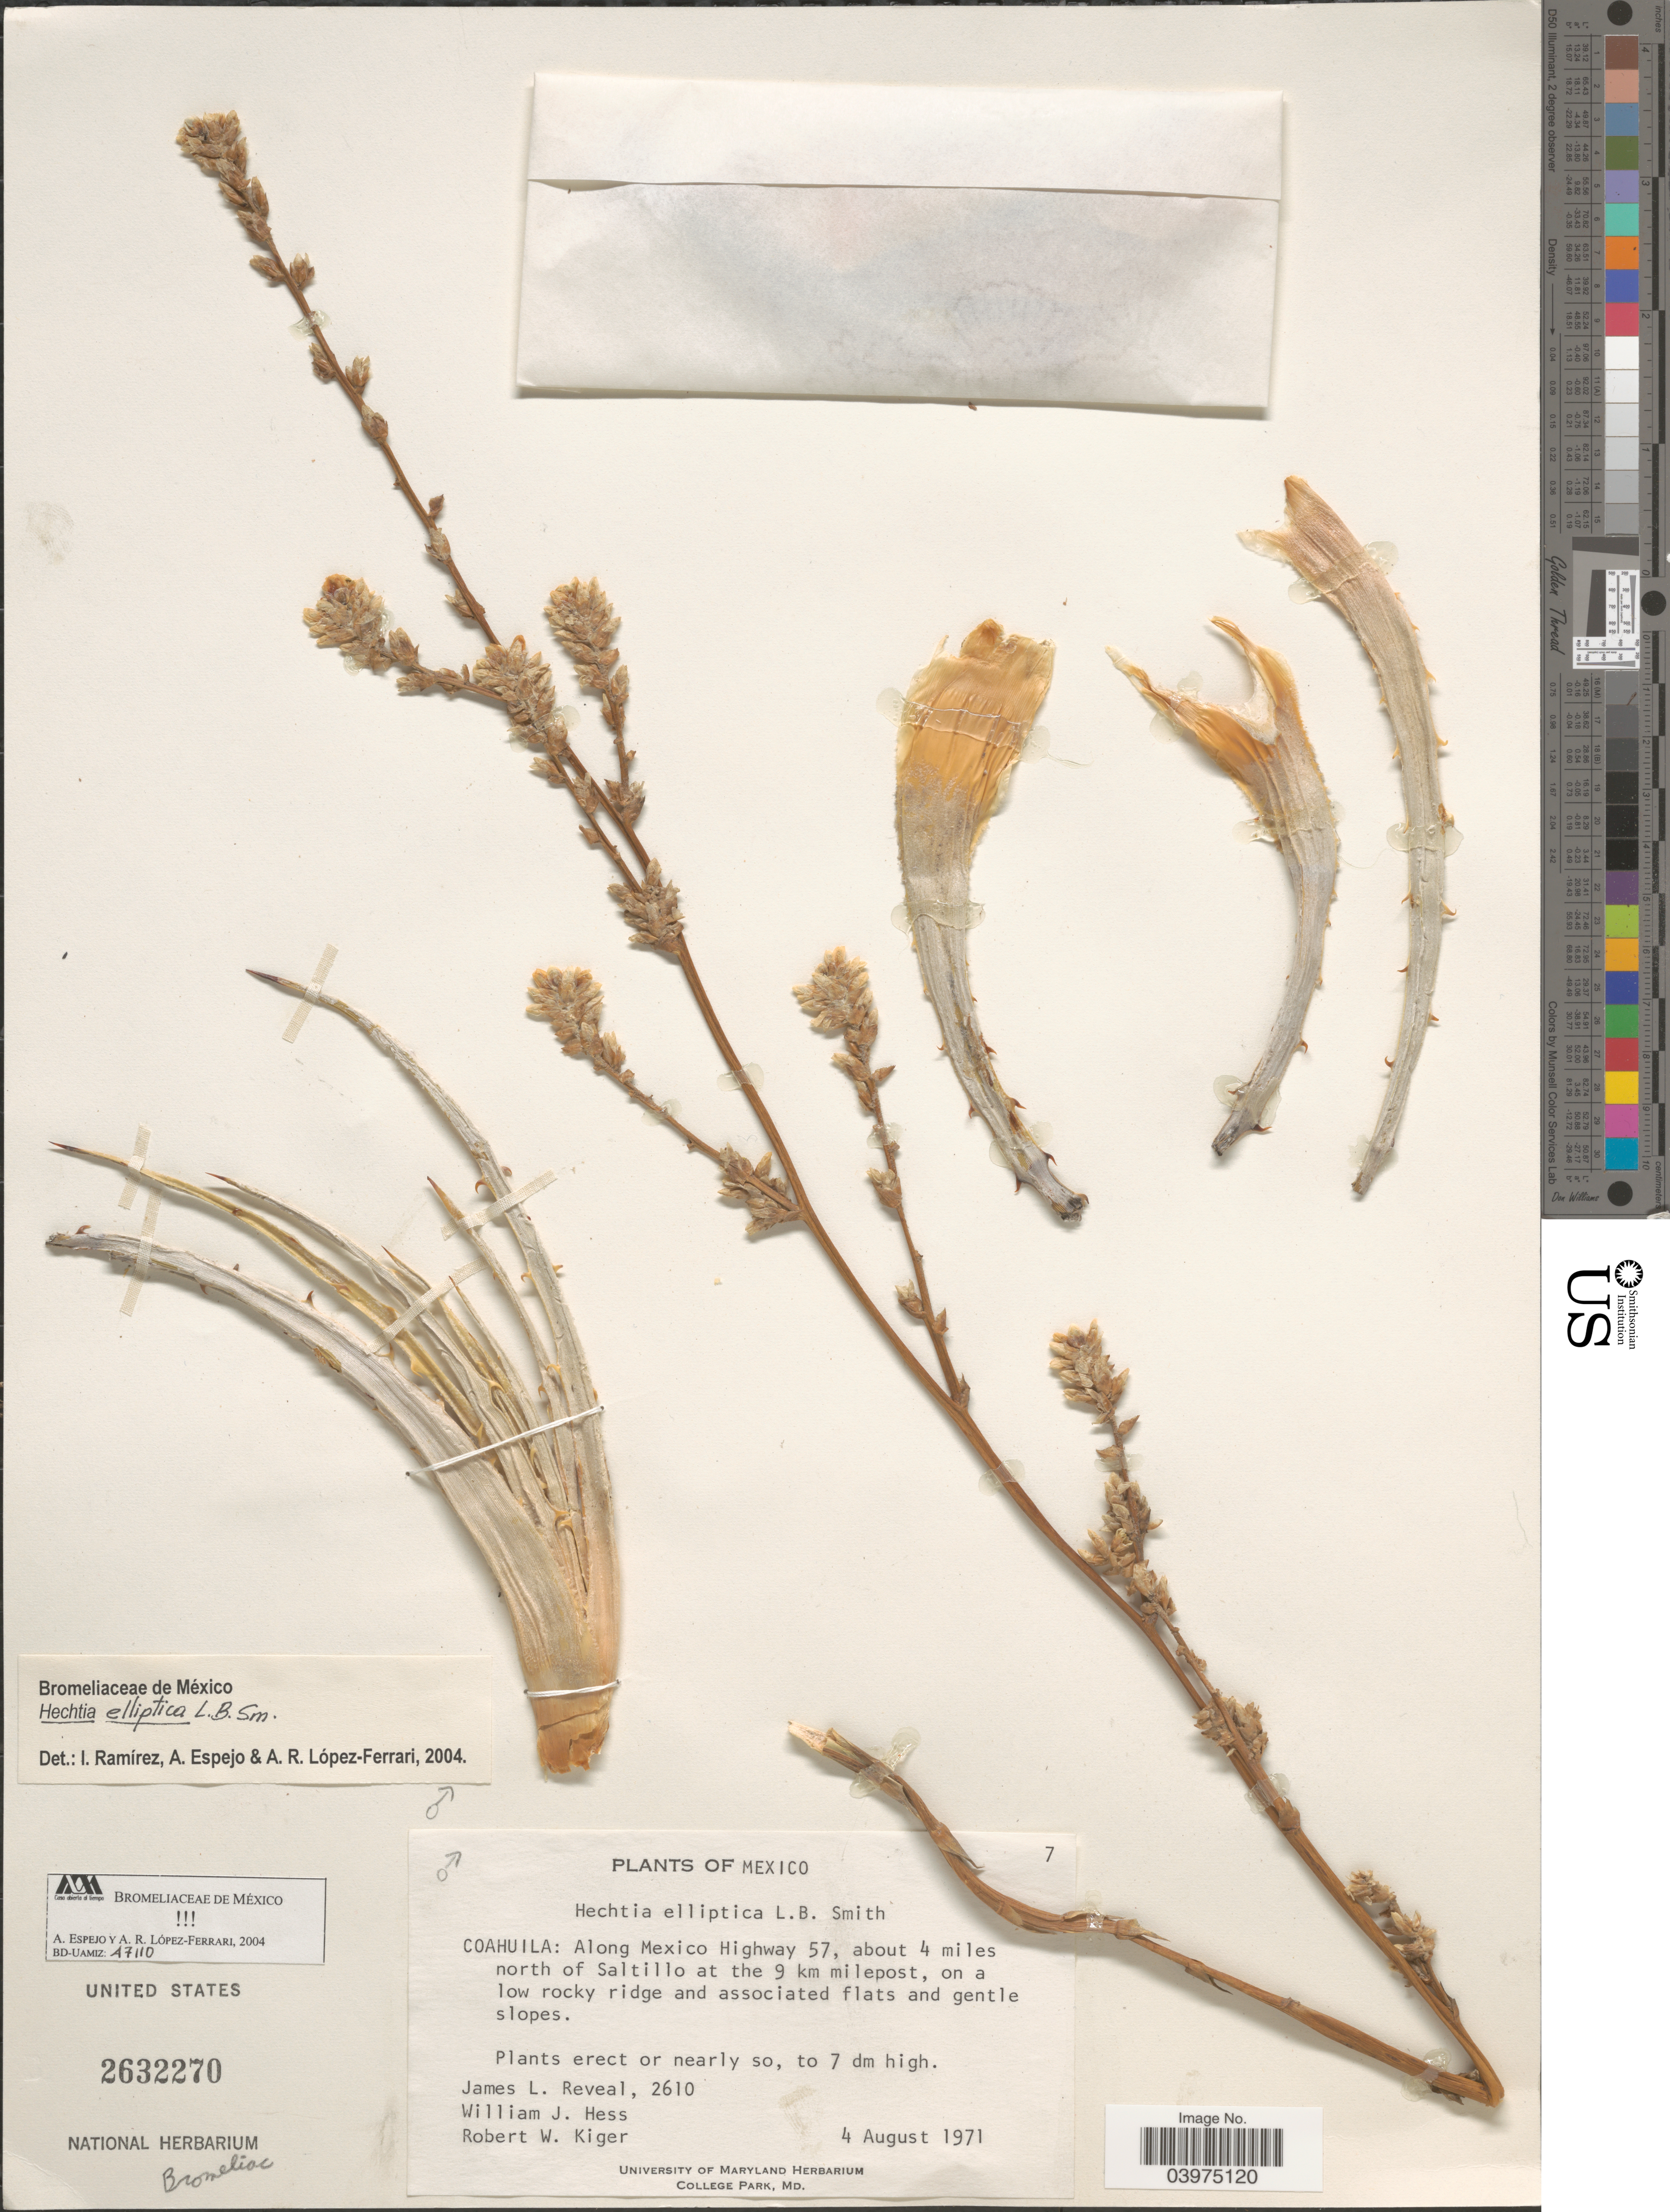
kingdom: Plantae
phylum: Tracheophyta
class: Liliopsida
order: Poales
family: Bromeliaceae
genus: Hechtia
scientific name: Hechtia elliptica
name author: L.B. Sm.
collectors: J. L. Reveal, W. Hess & R. Kiger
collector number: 2610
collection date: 1971-08-04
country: Mexico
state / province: Coahuila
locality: Along Mexico Highway 57, about 4 miles north of Saltillo at the 9 km milepost.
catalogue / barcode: US 2632270